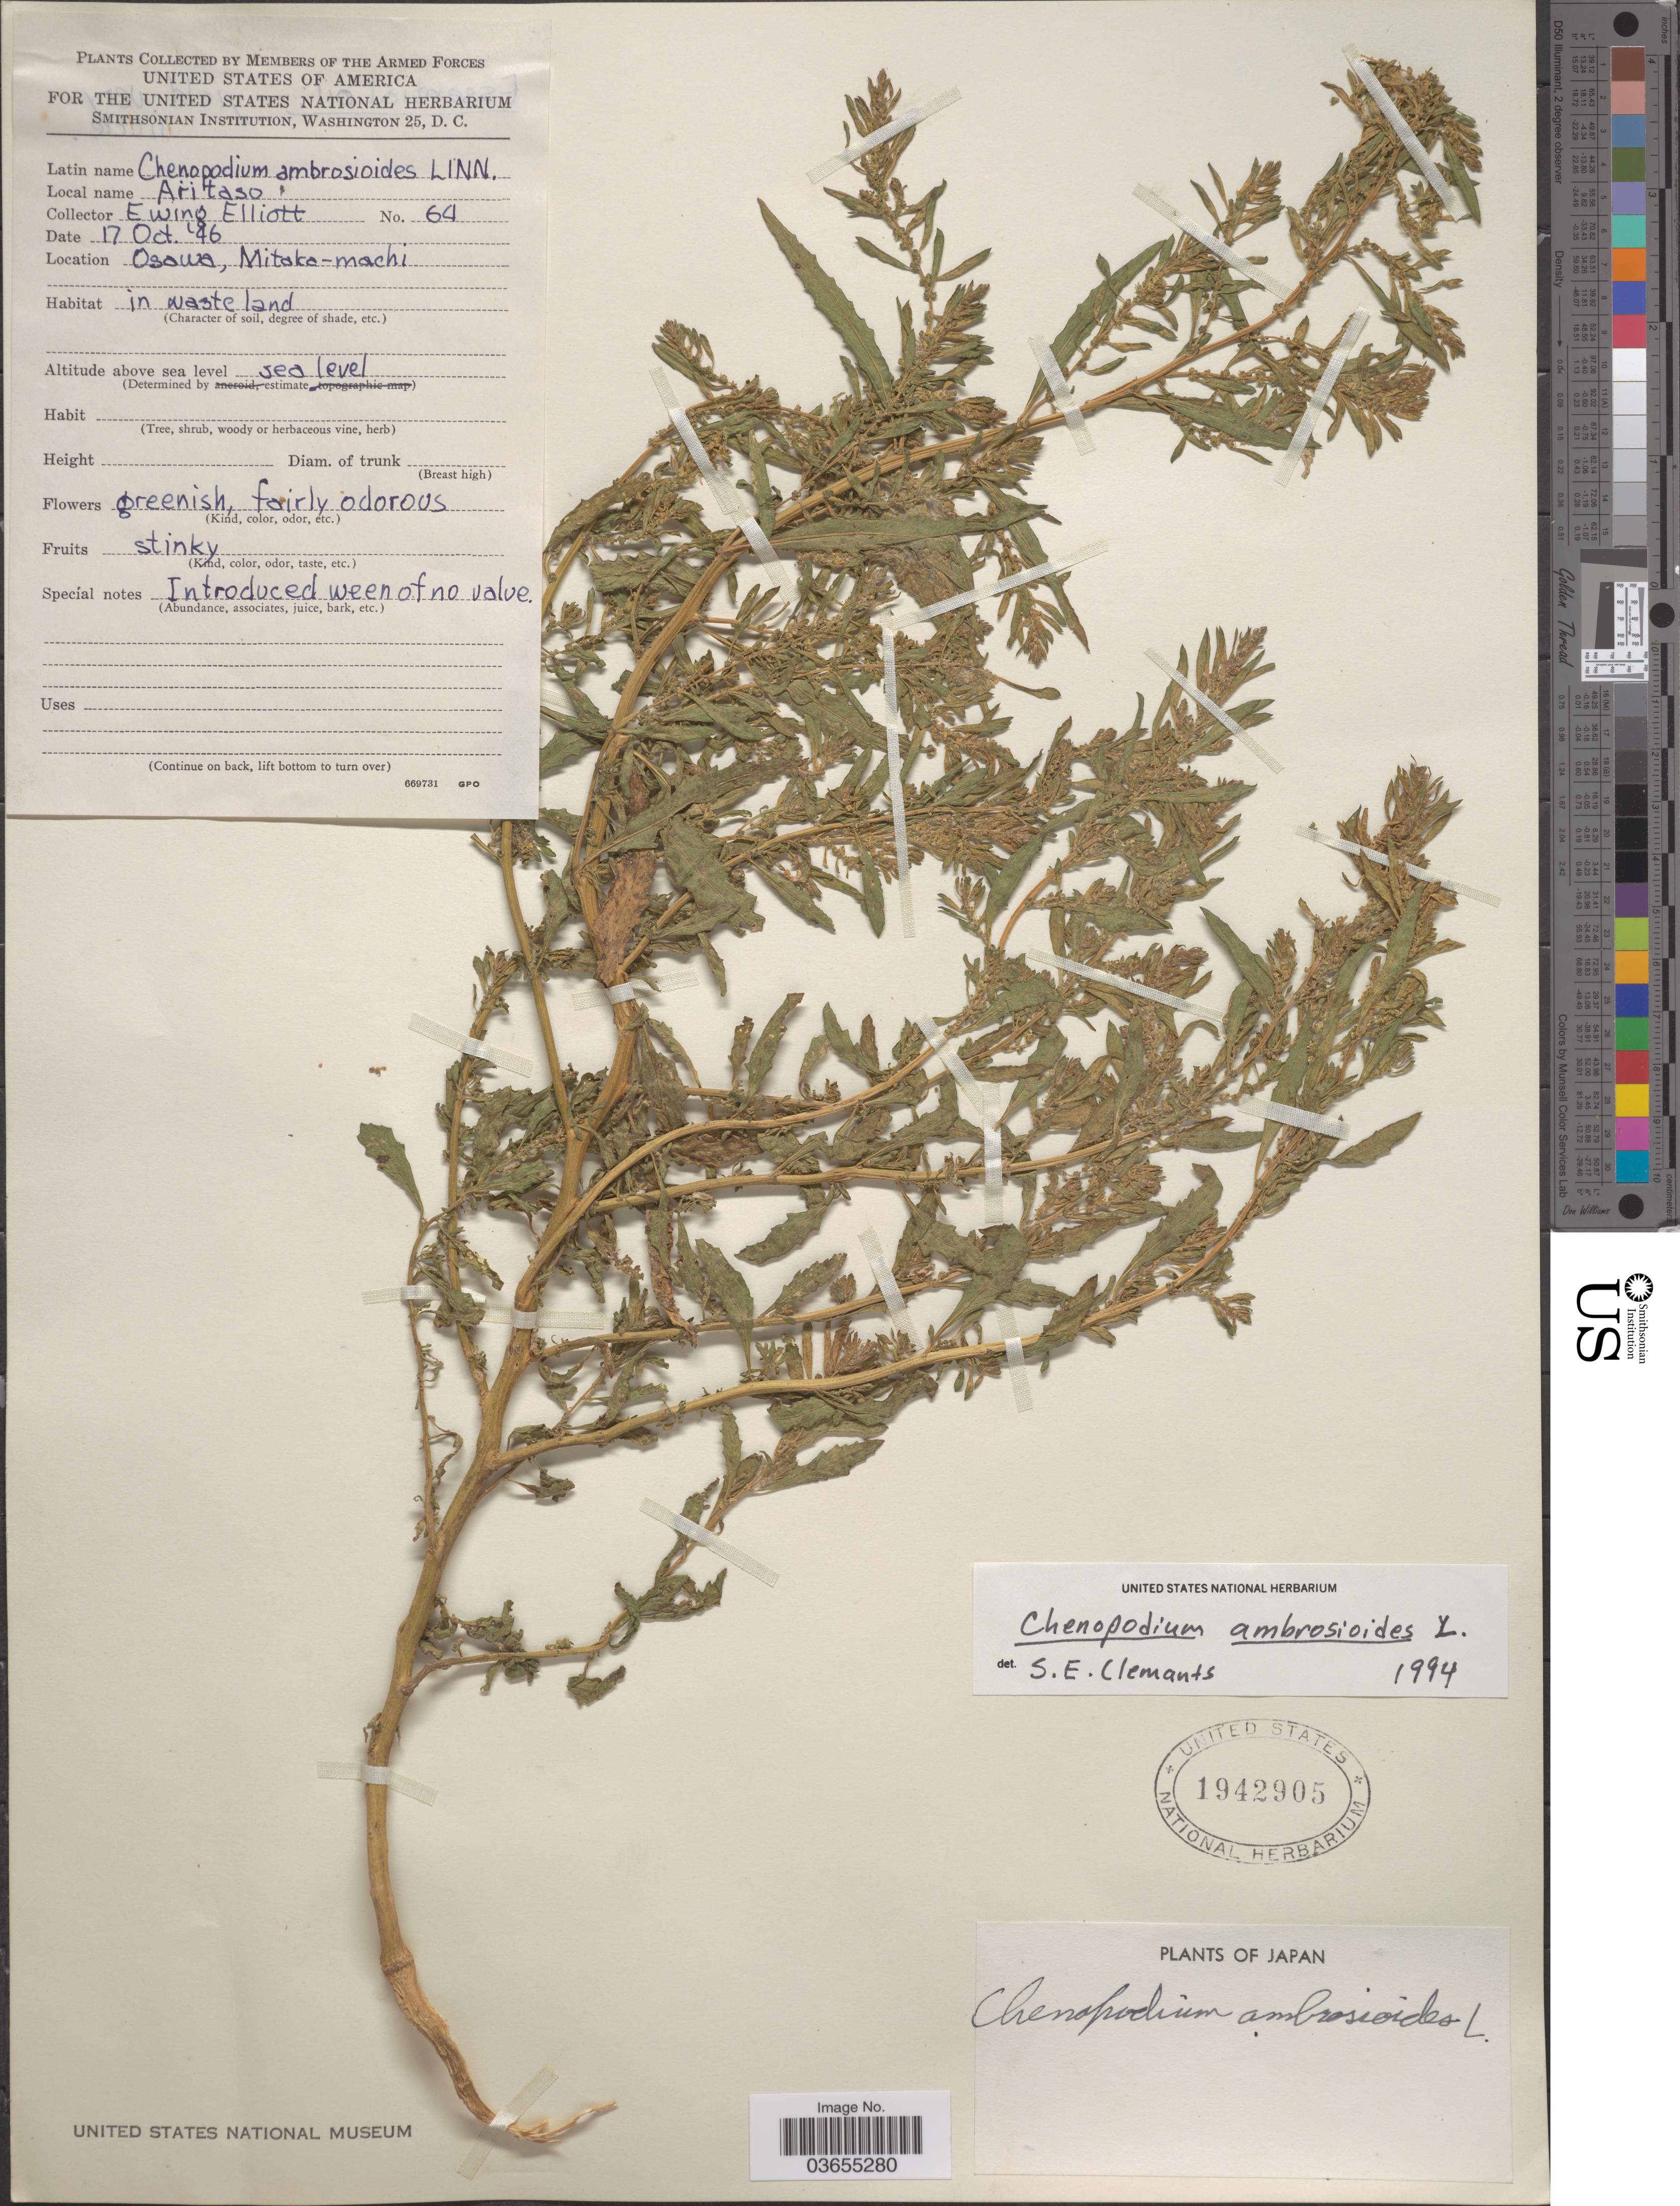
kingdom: Plantae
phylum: Tracheophyta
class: Magnoliopsida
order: Caryophyllales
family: Amaranthaceae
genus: Chenopodium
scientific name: Chenopodium ambrosioides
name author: L.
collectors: E. Elliott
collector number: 64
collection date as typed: Transcribed d/m/y: 17/10/46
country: Japan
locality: Osawa, Mitaka-machi.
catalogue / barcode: US 1942905